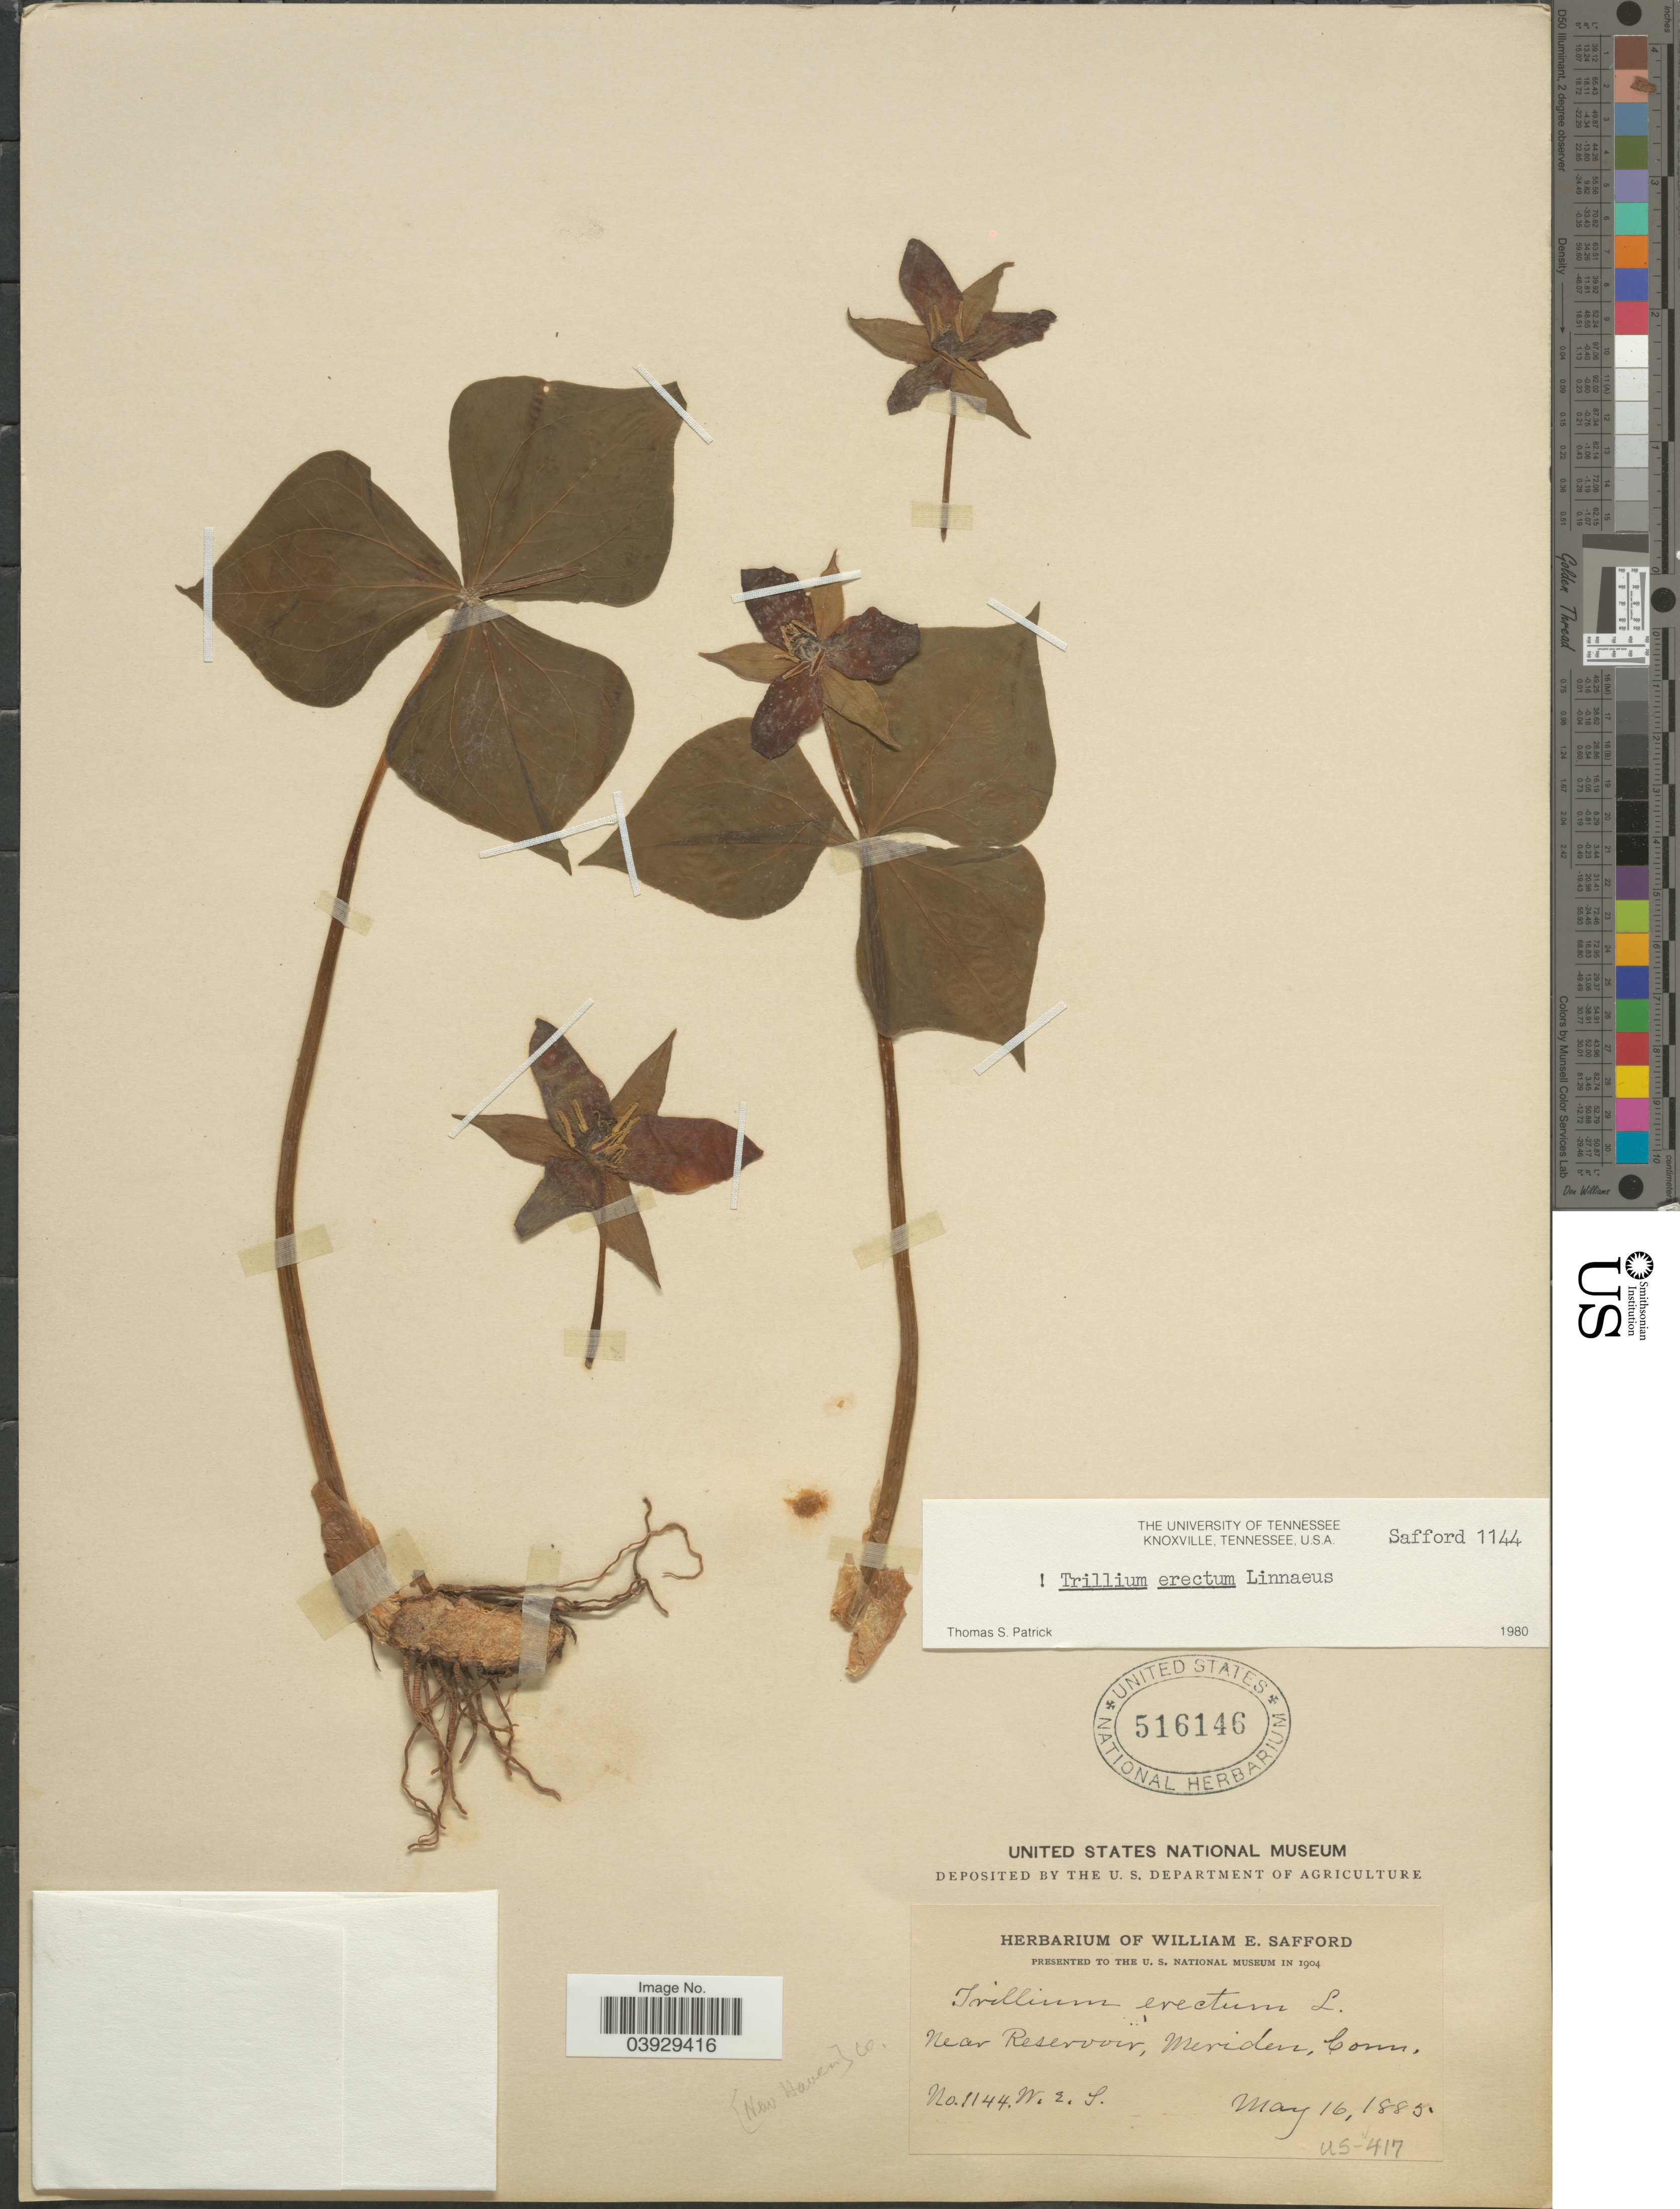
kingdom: Plantae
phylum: Tracheophyta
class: Liliopsida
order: Liliales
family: Melanthiaceae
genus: Trillium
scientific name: Trillium erectum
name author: L.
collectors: W. E. Safford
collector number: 1144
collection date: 1885-05-16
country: United States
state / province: Connecticut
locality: [New Haven] Co. Near Reservoir, Meriden.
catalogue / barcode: US 516146